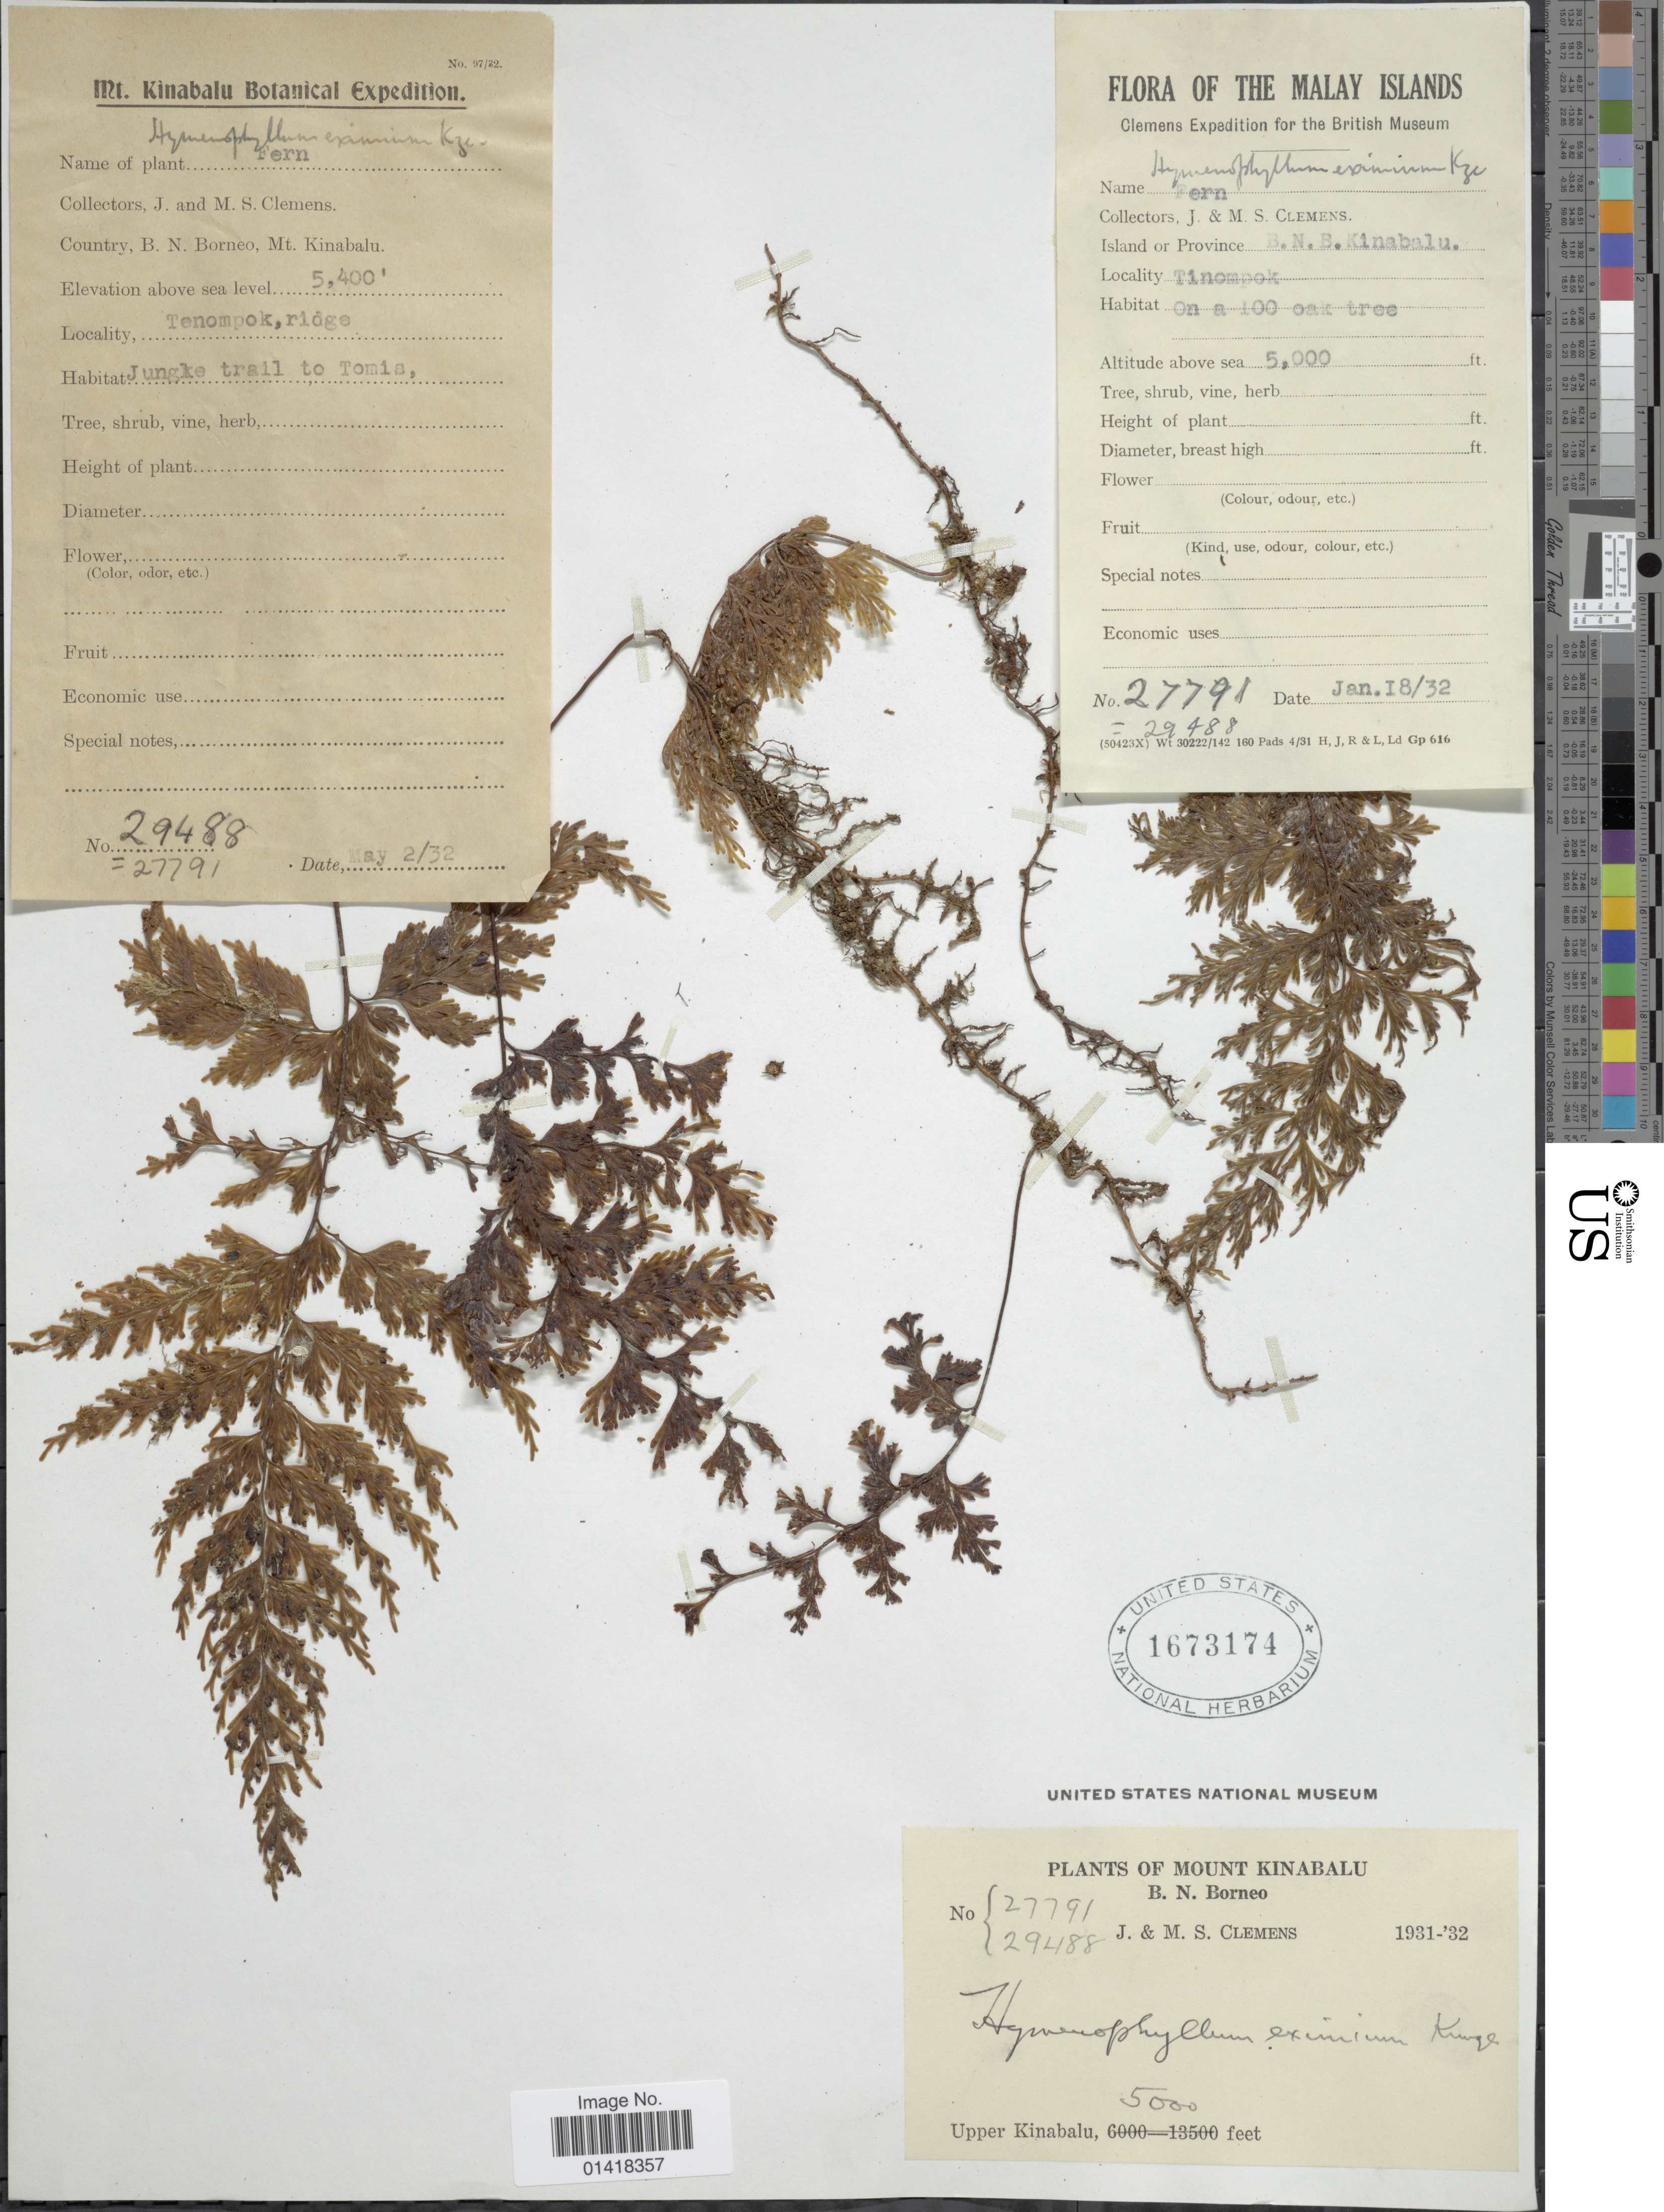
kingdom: Plantae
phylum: Tracheophyta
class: Polypodiopsida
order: Hymenophyllales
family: Hymenophyllaceae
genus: Hymenophyllum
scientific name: Hymenophyllum emarginatum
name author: Sw.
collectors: J. Clemens & M. S. Clemens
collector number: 27791, 9488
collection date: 1932-01-18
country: Malaysia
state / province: Sabah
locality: Mount Kinabalu. B.N. Borneo. Upper Kinabalu, Tinompok.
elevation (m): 1524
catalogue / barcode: US 1673174